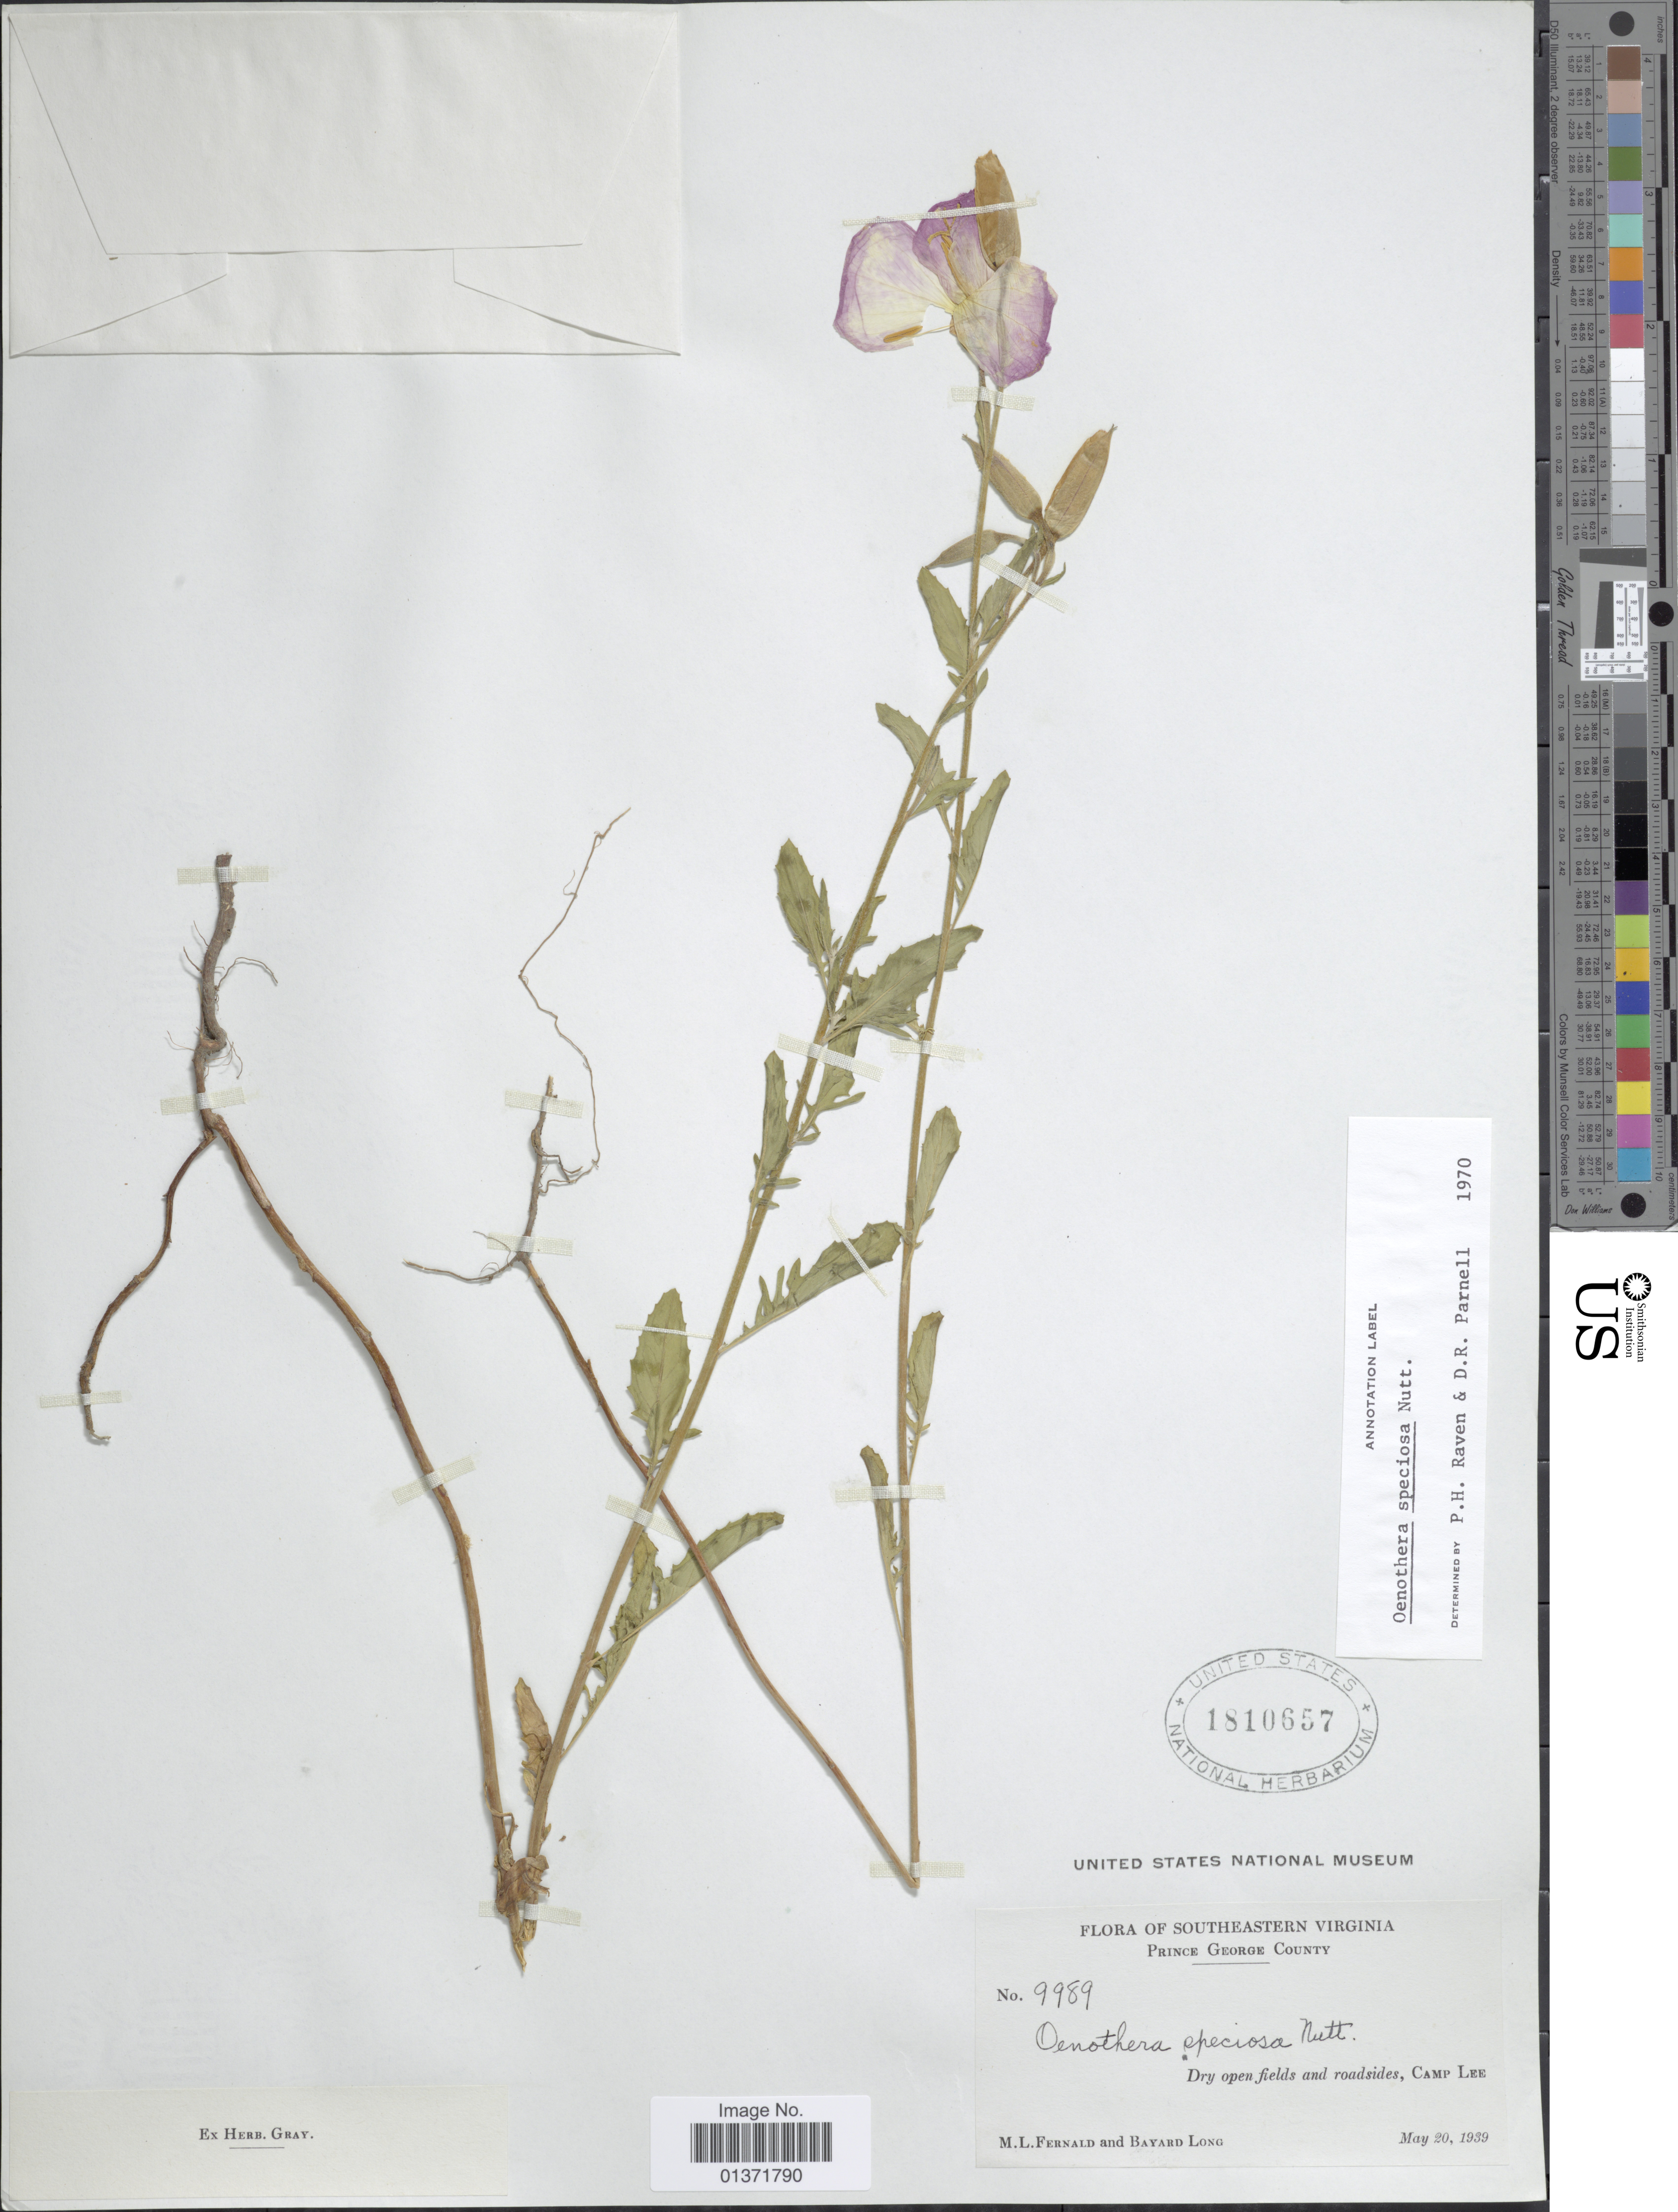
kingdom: Plantae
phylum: Tracheophyta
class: Magnoliopsida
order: Myrtales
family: Onagraceae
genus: Oenothera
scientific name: Oenothera speciosa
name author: Nutt.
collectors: M. L. Fernald & B. Long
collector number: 9989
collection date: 1939-05-20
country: United States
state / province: Virginia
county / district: Prince George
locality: Southeastern Virginia, Prince George County, Camp Lee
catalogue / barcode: US 1810657